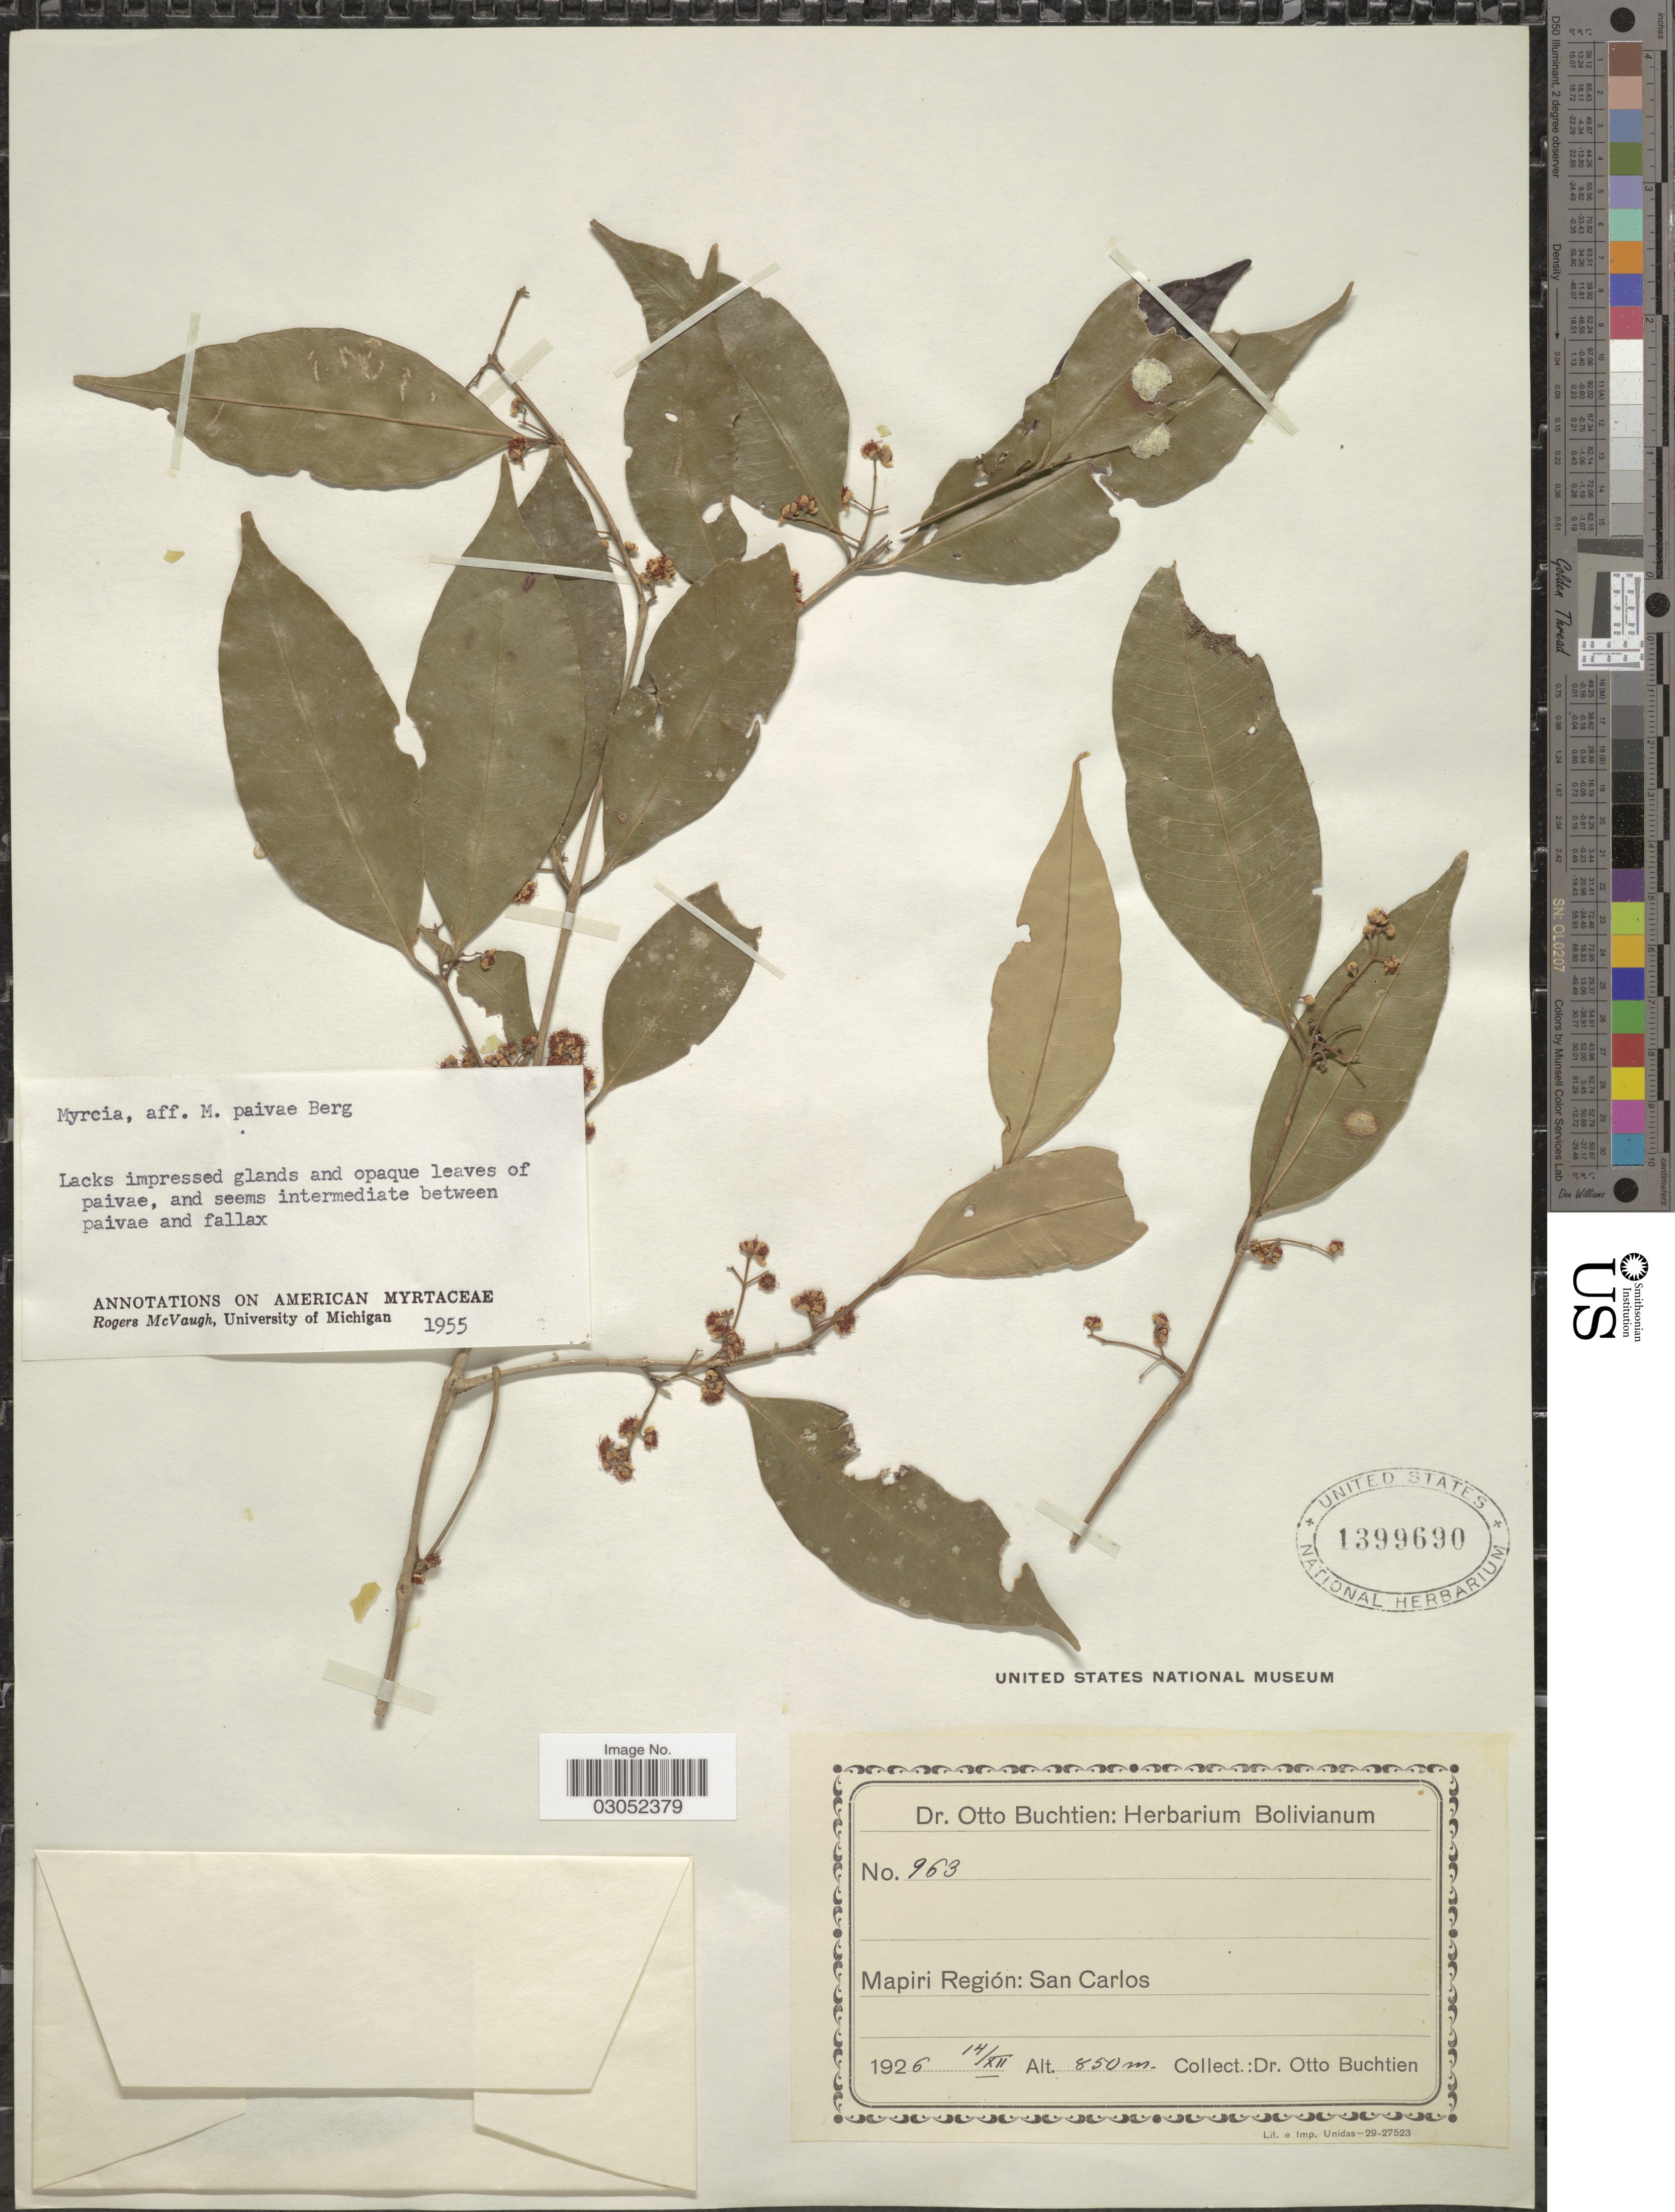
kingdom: Plantae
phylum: Tracheophyta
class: Magnoliopsida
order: Myrtales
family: Myrtaceae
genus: Myrcia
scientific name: Myrcia paivae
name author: O. Berg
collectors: O. Buchtien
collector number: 963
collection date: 1926-12-14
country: Bolivia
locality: Mapiri Región: San Carlos.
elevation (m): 850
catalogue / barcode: US 1399690